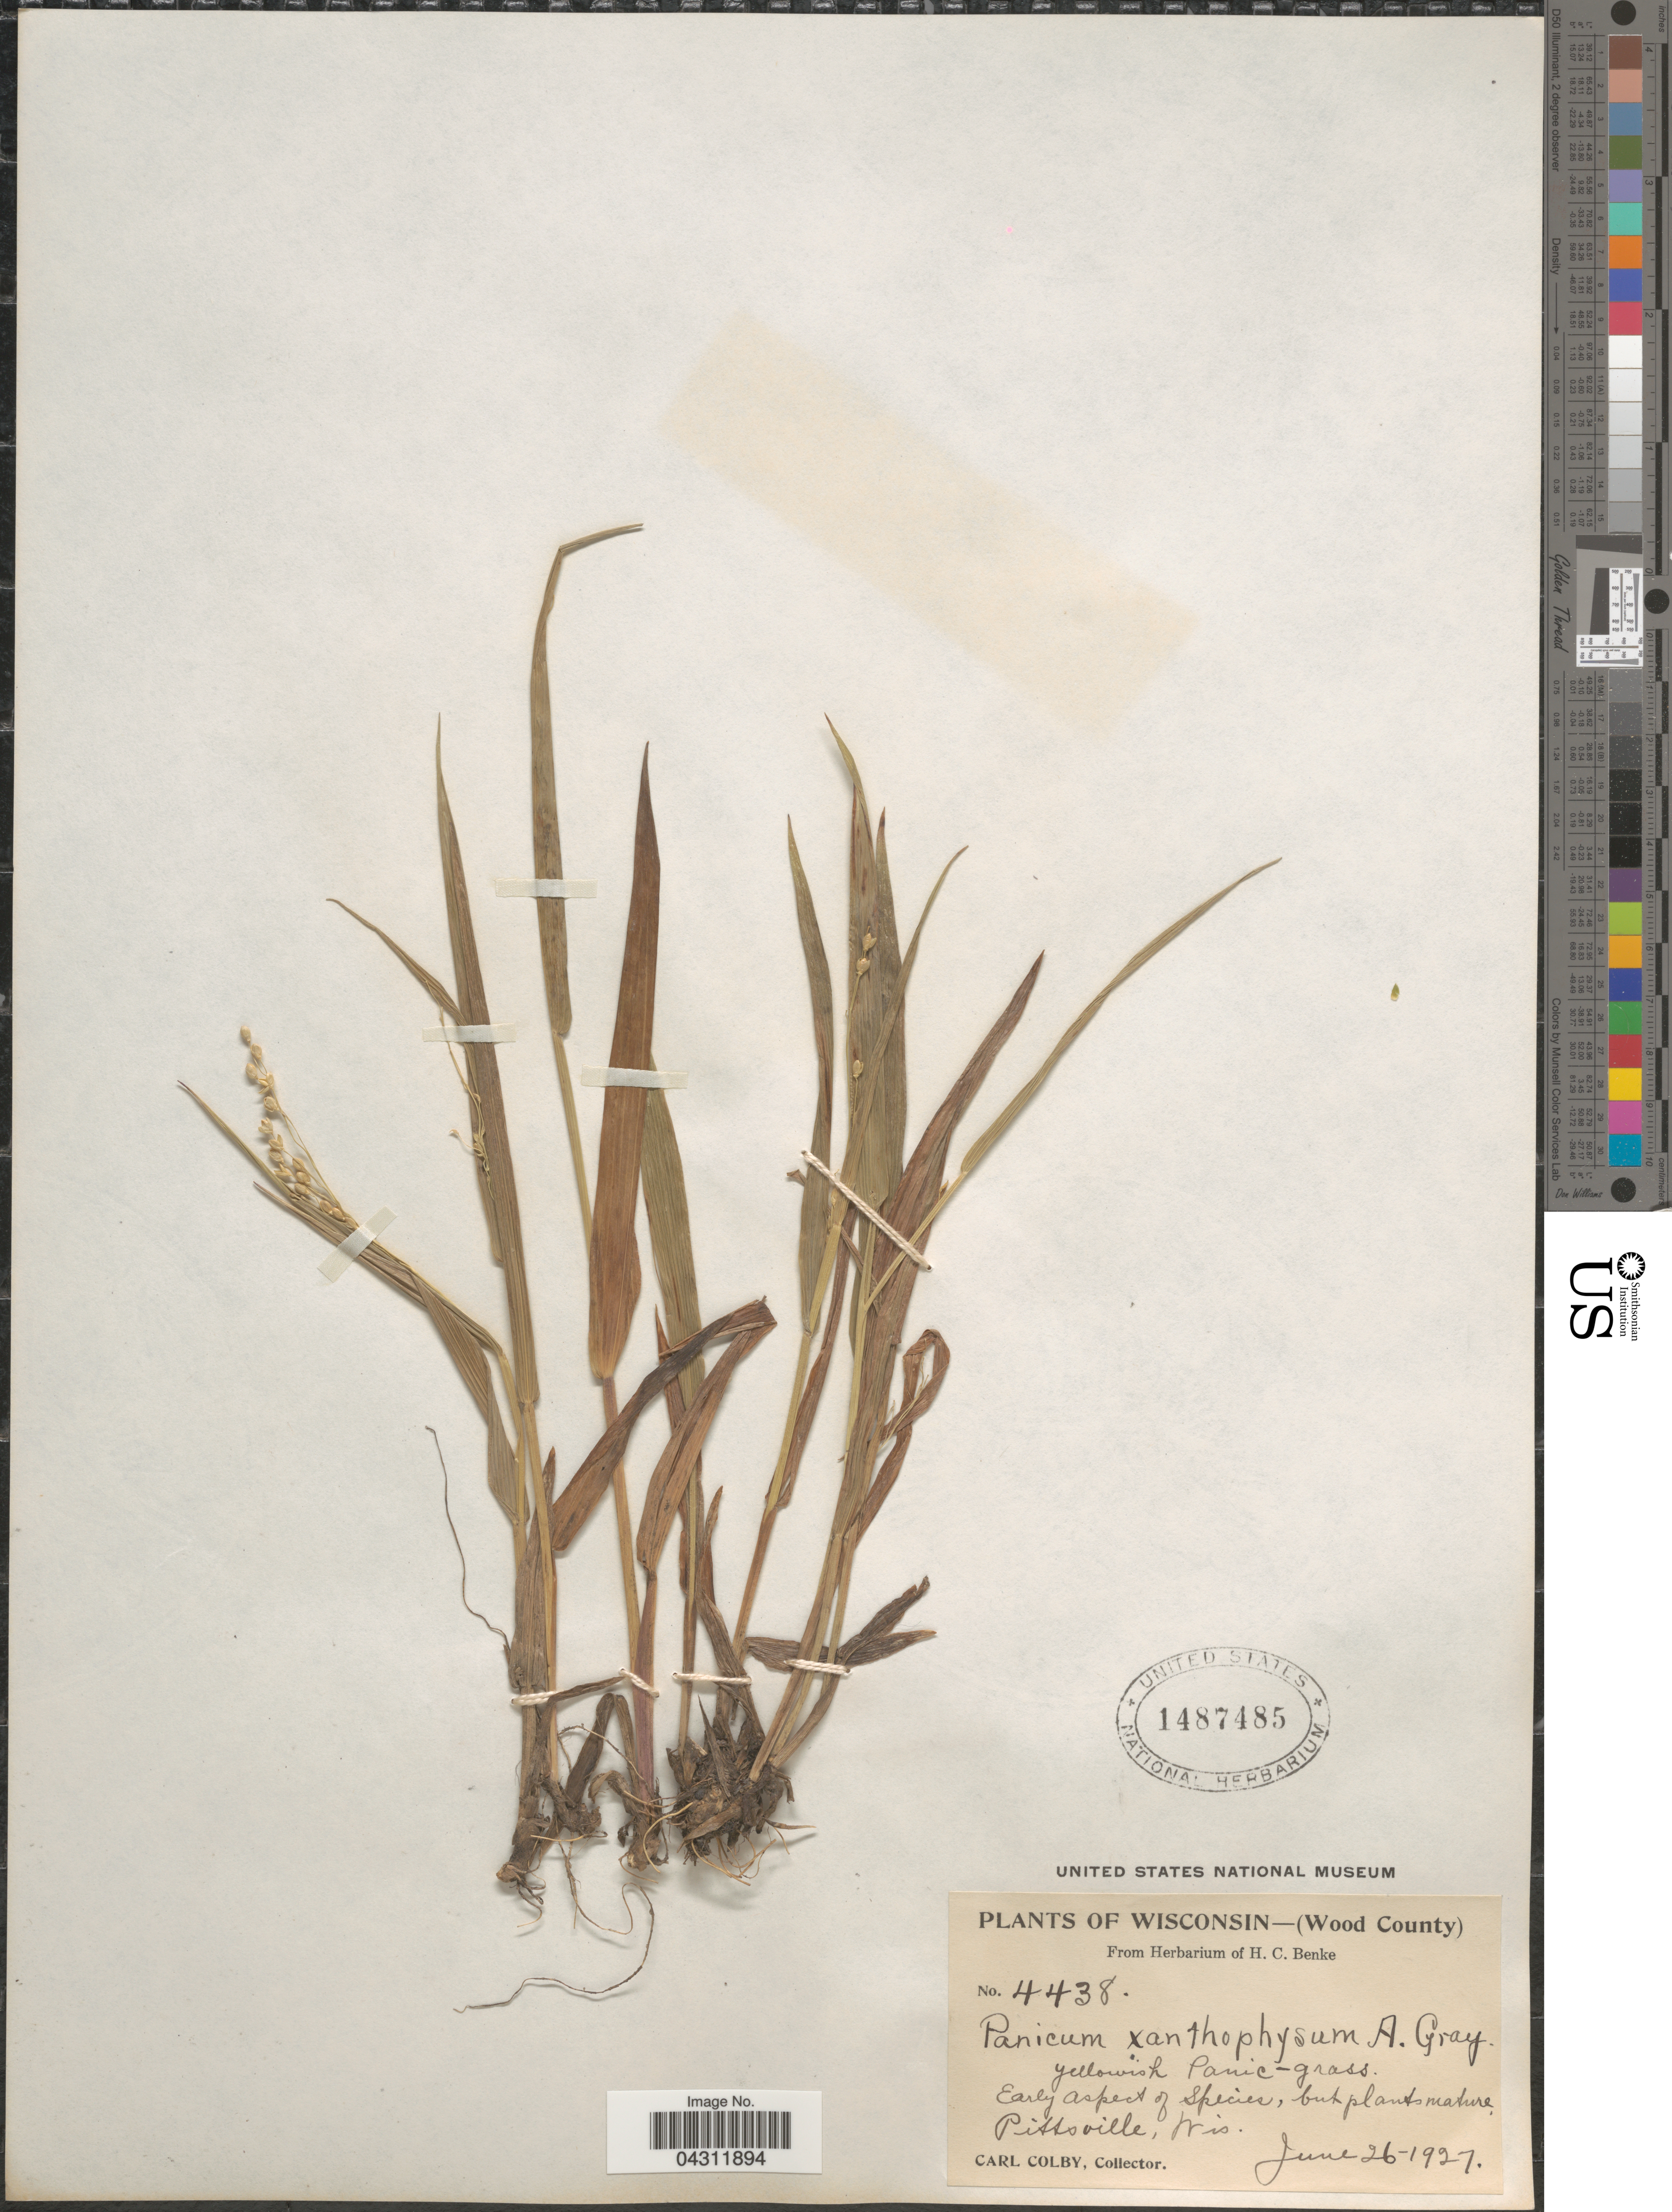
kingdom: Plantae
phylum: Tracheophyta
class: Liliopsida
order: Poales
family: Poaceae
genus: Dichanthelium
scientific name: Dichanthelium xanthophysum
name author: (A. Gray) Freckmann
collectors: C. Colby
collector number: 4438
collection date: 1927-06-26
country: United States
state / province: Wisconsin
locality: Wood County. Pittsville.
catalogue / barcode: US 1487485